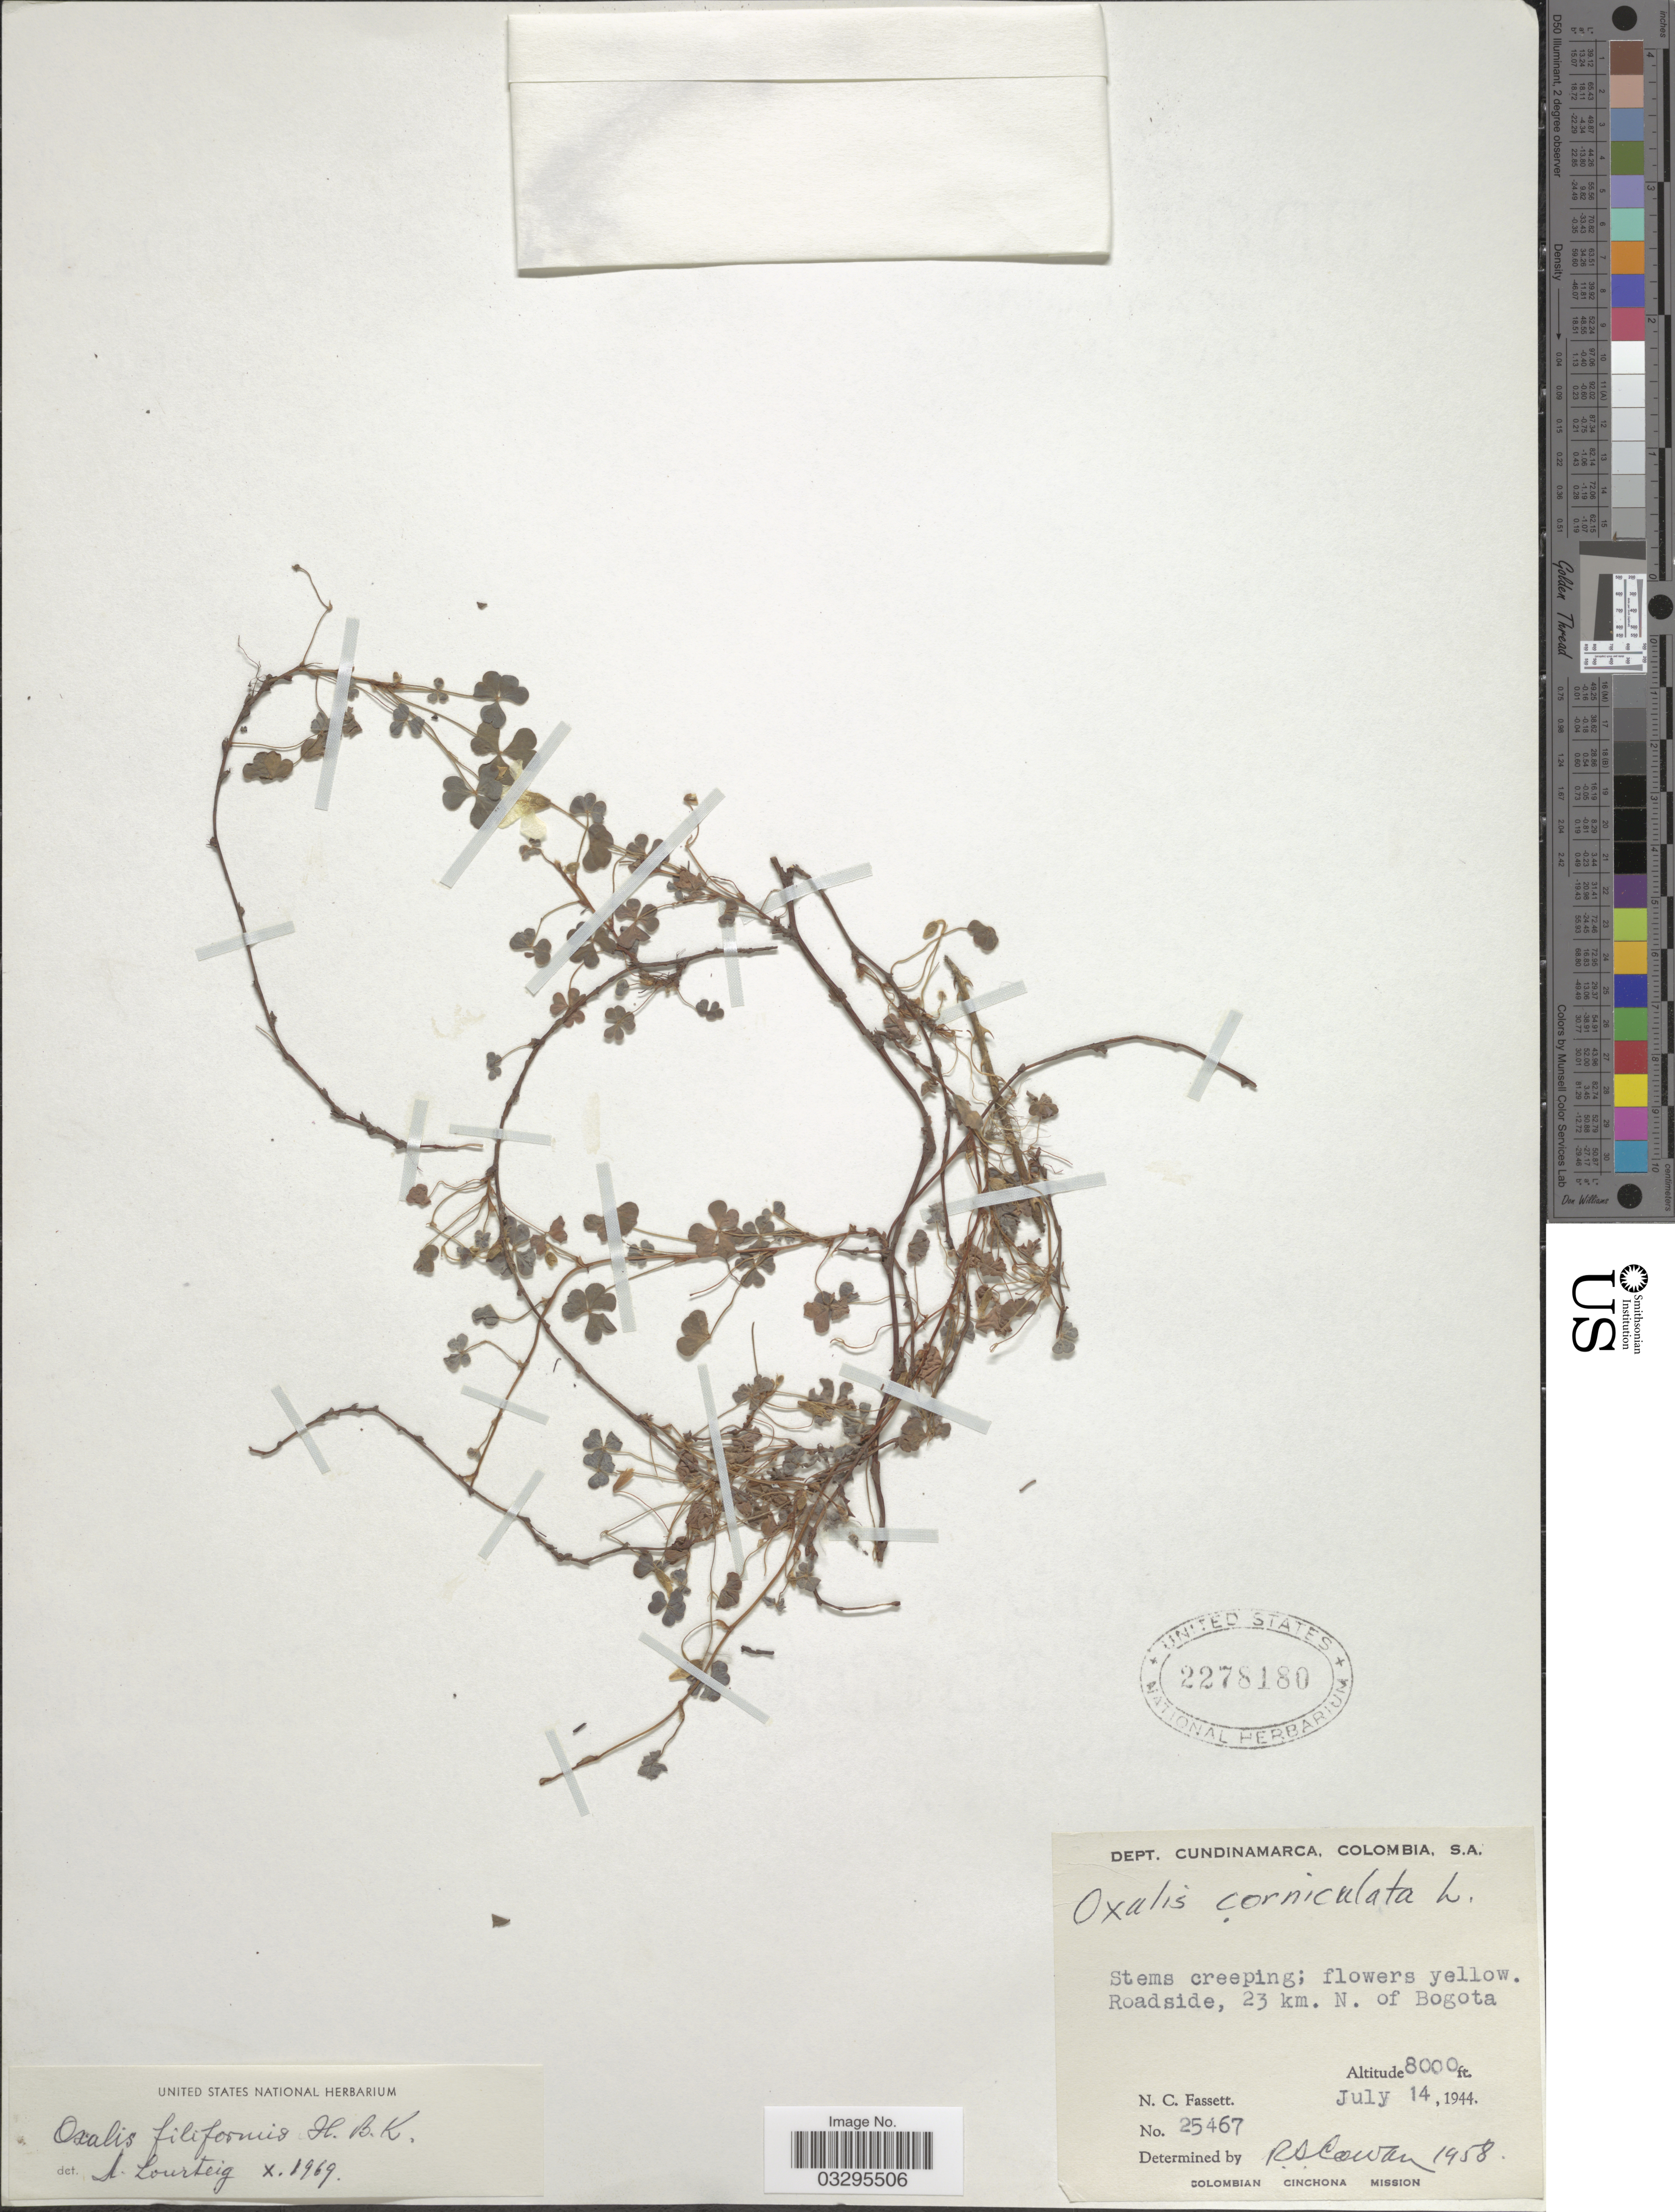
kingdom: Plantae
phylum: Tracheophyta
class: Magnoliopsida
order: Oxalidales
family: Oxalidaceae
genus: Oxalis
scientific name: Oxalis filiformis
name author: Kunth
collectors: N. C. Fassett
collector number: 25467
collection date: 1944-07-14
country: Colombia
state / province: Cundinamarca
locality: Dept. Cundinamarca. Roadside, 23 km. N. of Bogota.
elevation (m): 2438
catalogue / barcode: US 2278180